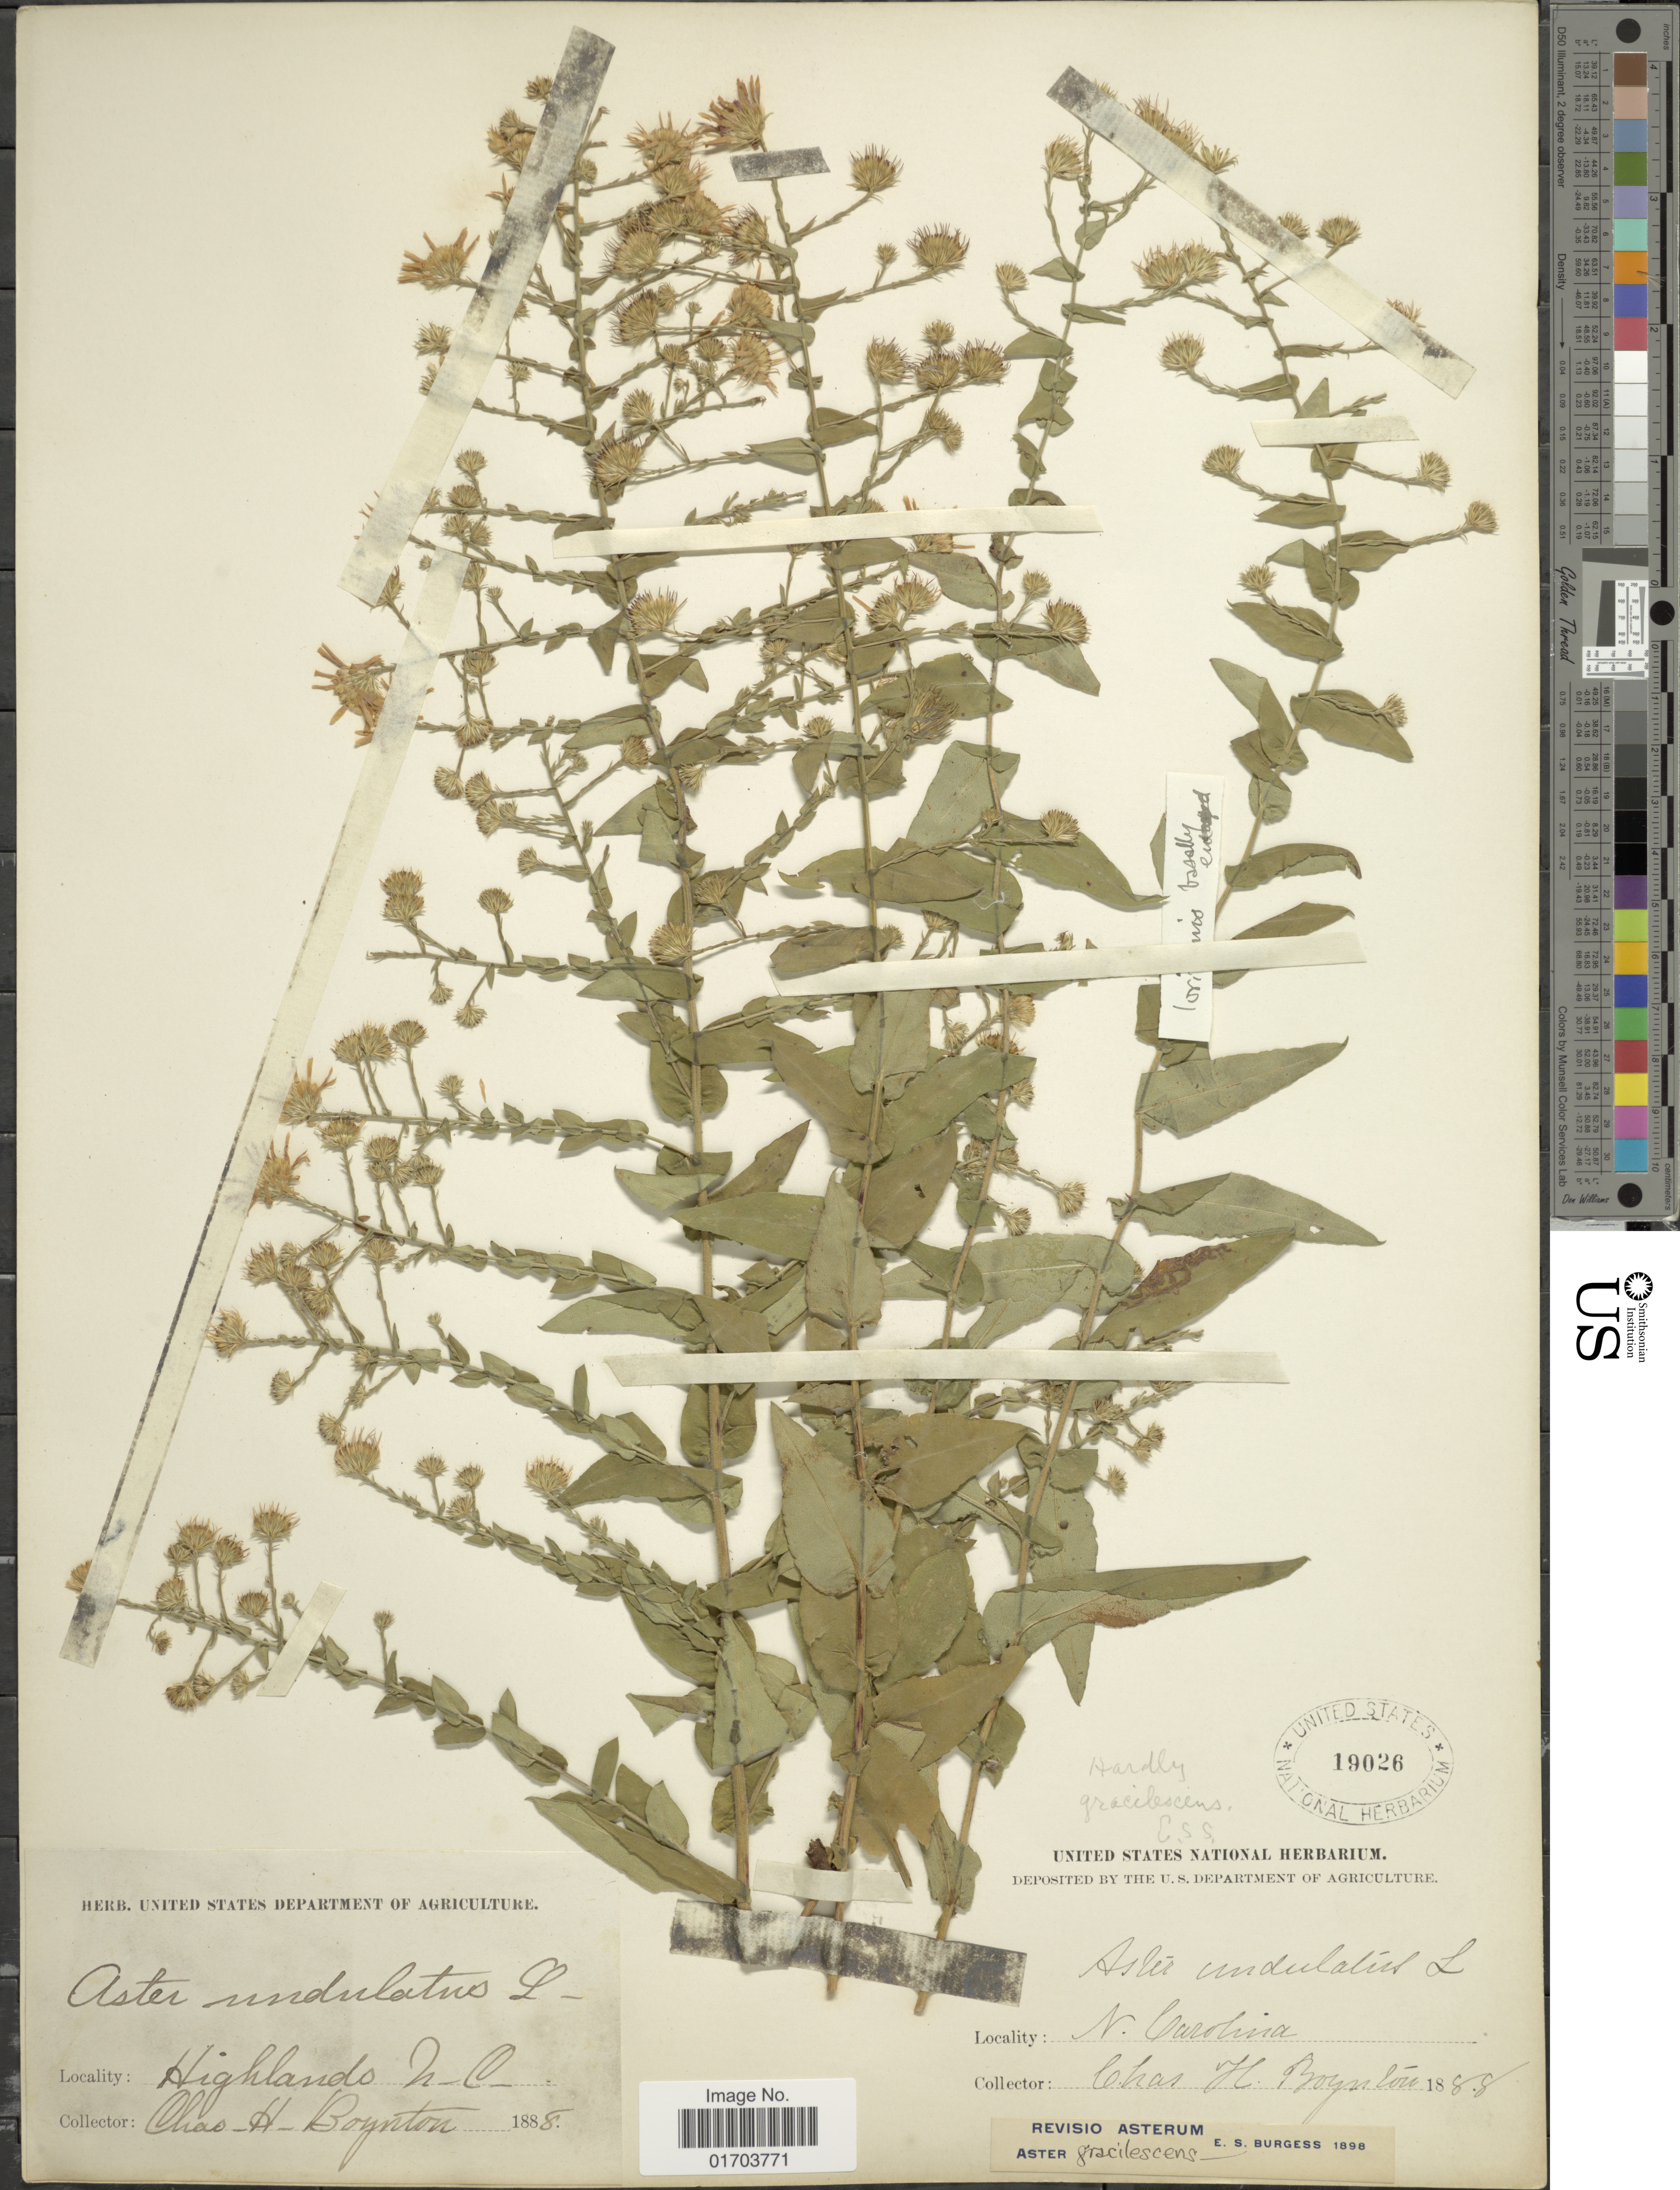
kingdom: Plantae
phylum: Tracheophyta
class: Magnoliopsida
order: Asterales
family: Asteraceae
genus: Symphyotrichum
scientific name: Symphyotrichum undulatum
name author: (L.) G.L. Nesom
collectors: C. Boynton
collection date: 1888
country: United States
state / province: North Carolina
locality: Highlands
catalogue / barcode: US 19026